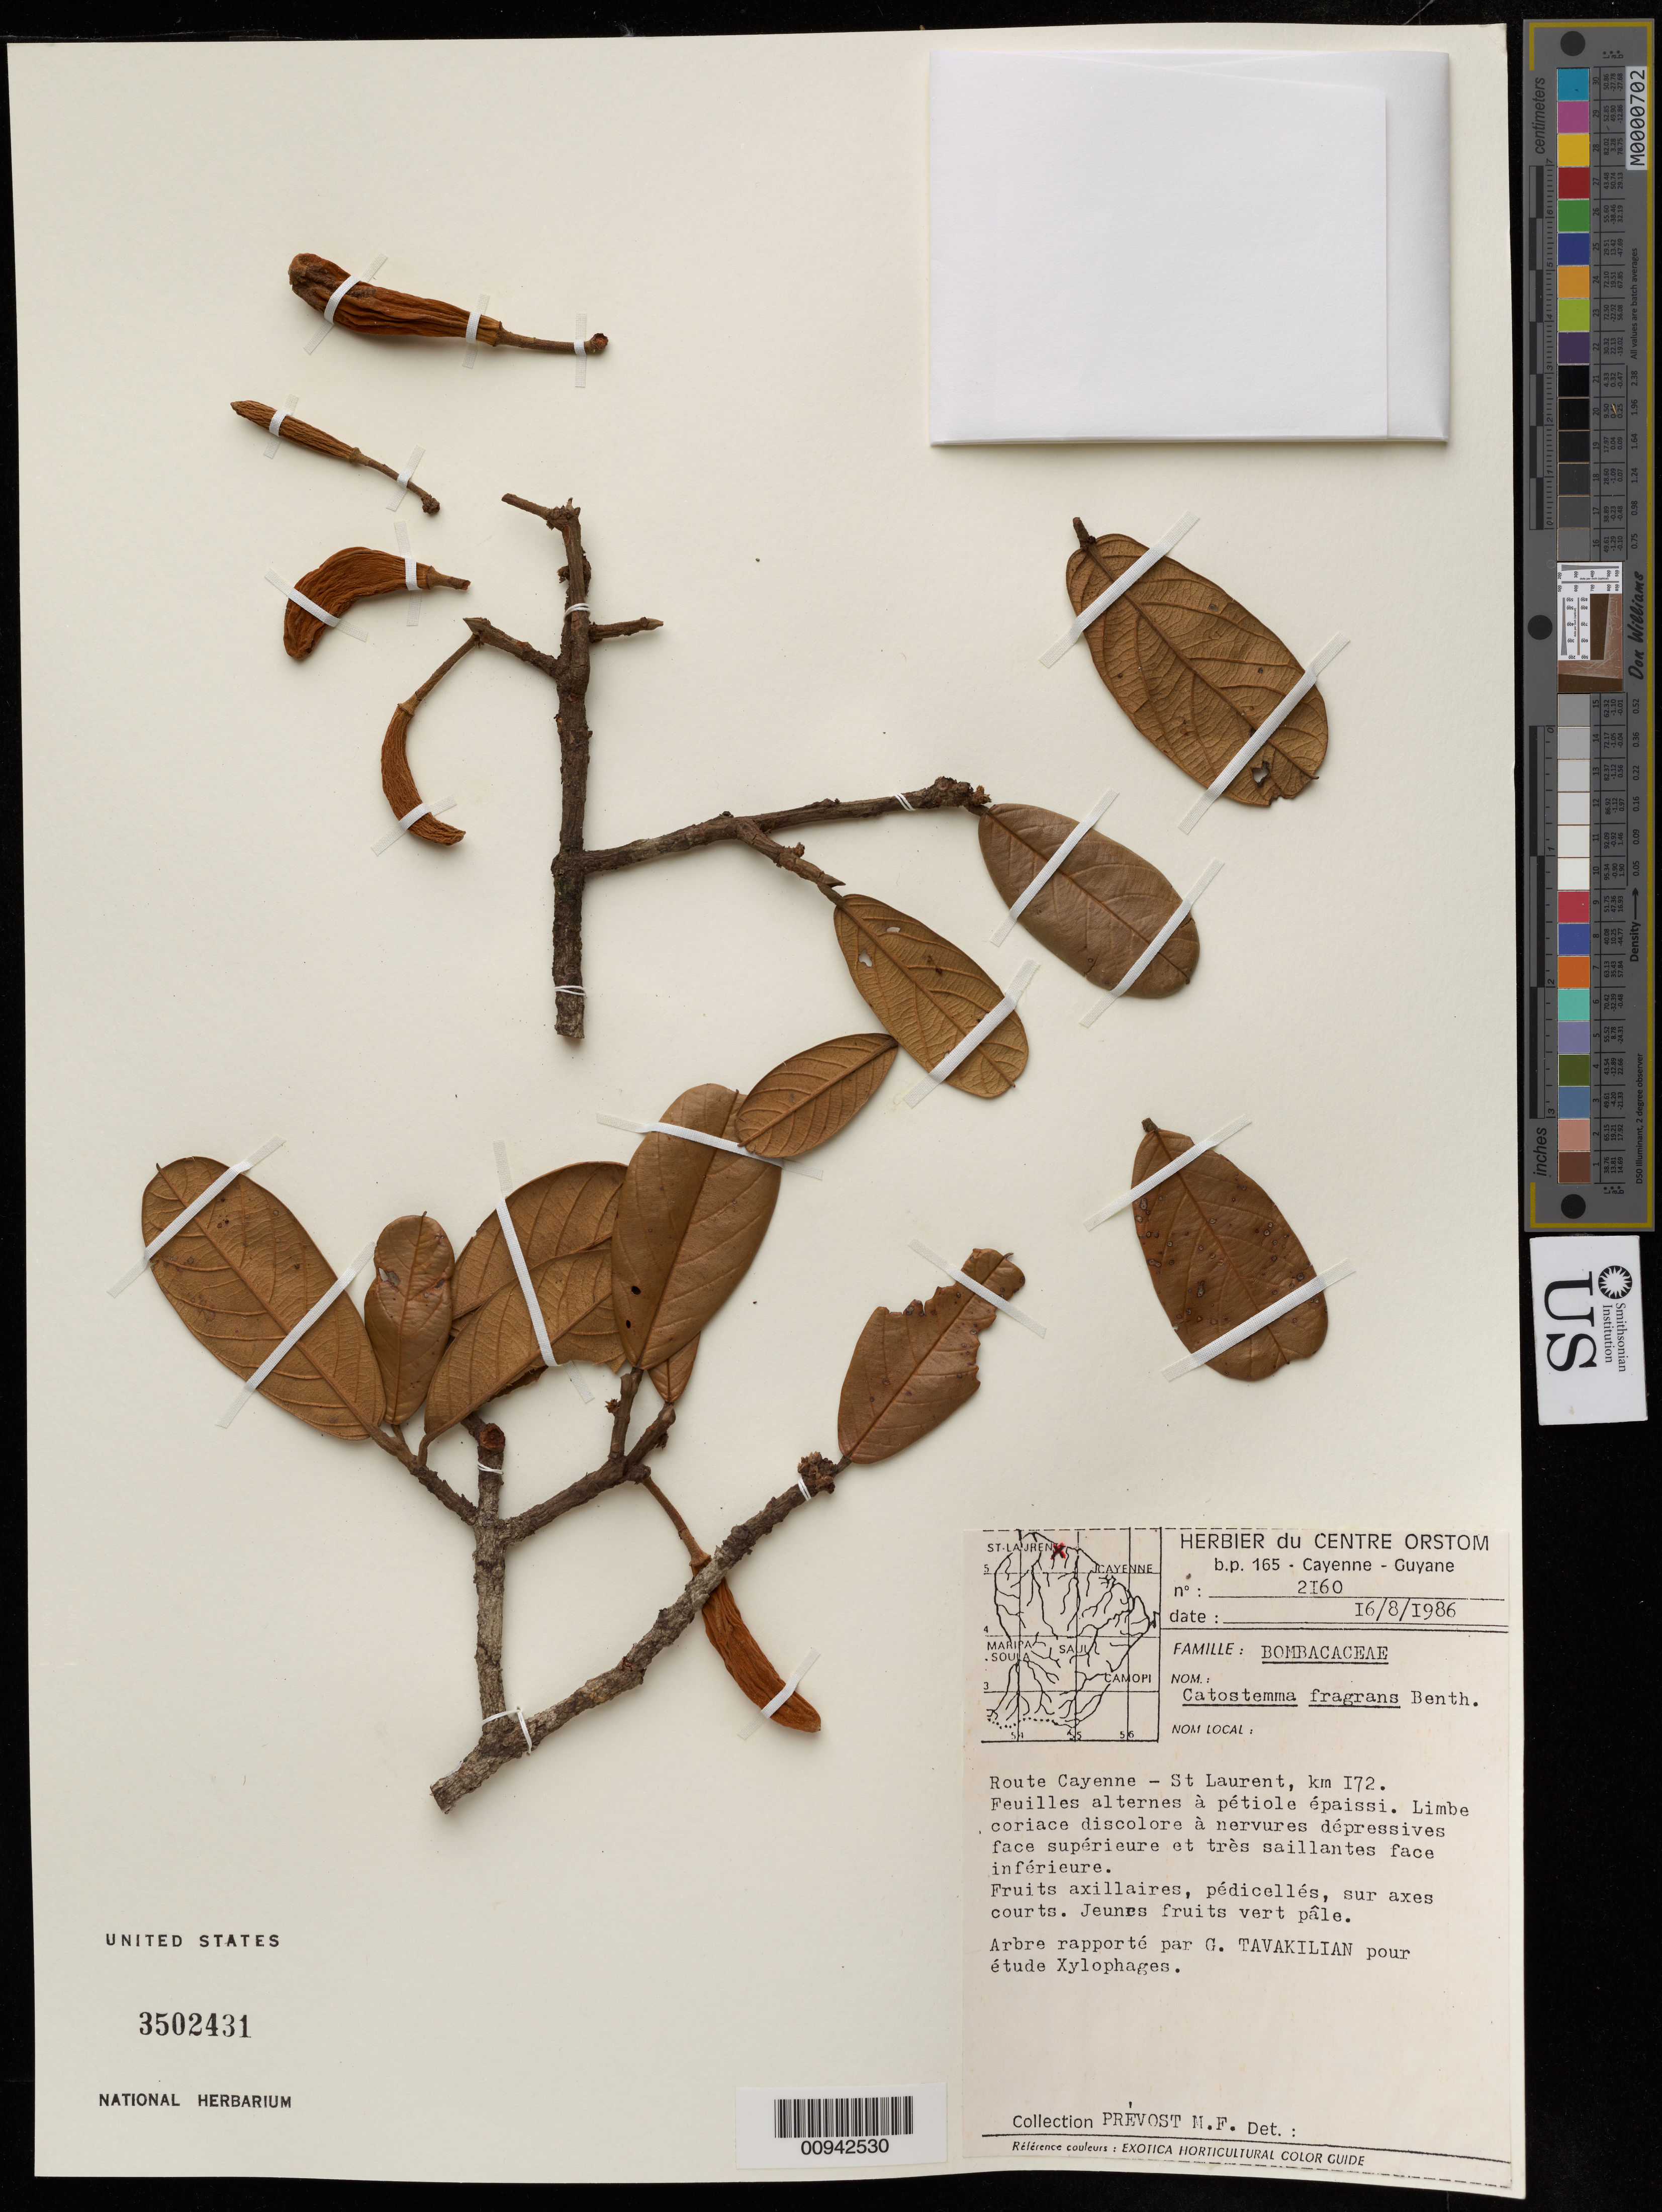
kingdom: Plantae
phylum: Tracheophyta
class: Magnoliopsida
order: Malvales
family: Malvaceae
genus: Catostemma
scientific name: Catostemma fragrans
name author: Benth.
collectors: M.-F. Prévost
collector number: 2160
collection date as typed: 16-Aug-86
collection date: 1986-08-16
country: French Guiana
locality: Route Cayenne, St. Laurent, km 172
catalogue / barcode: US 3502431